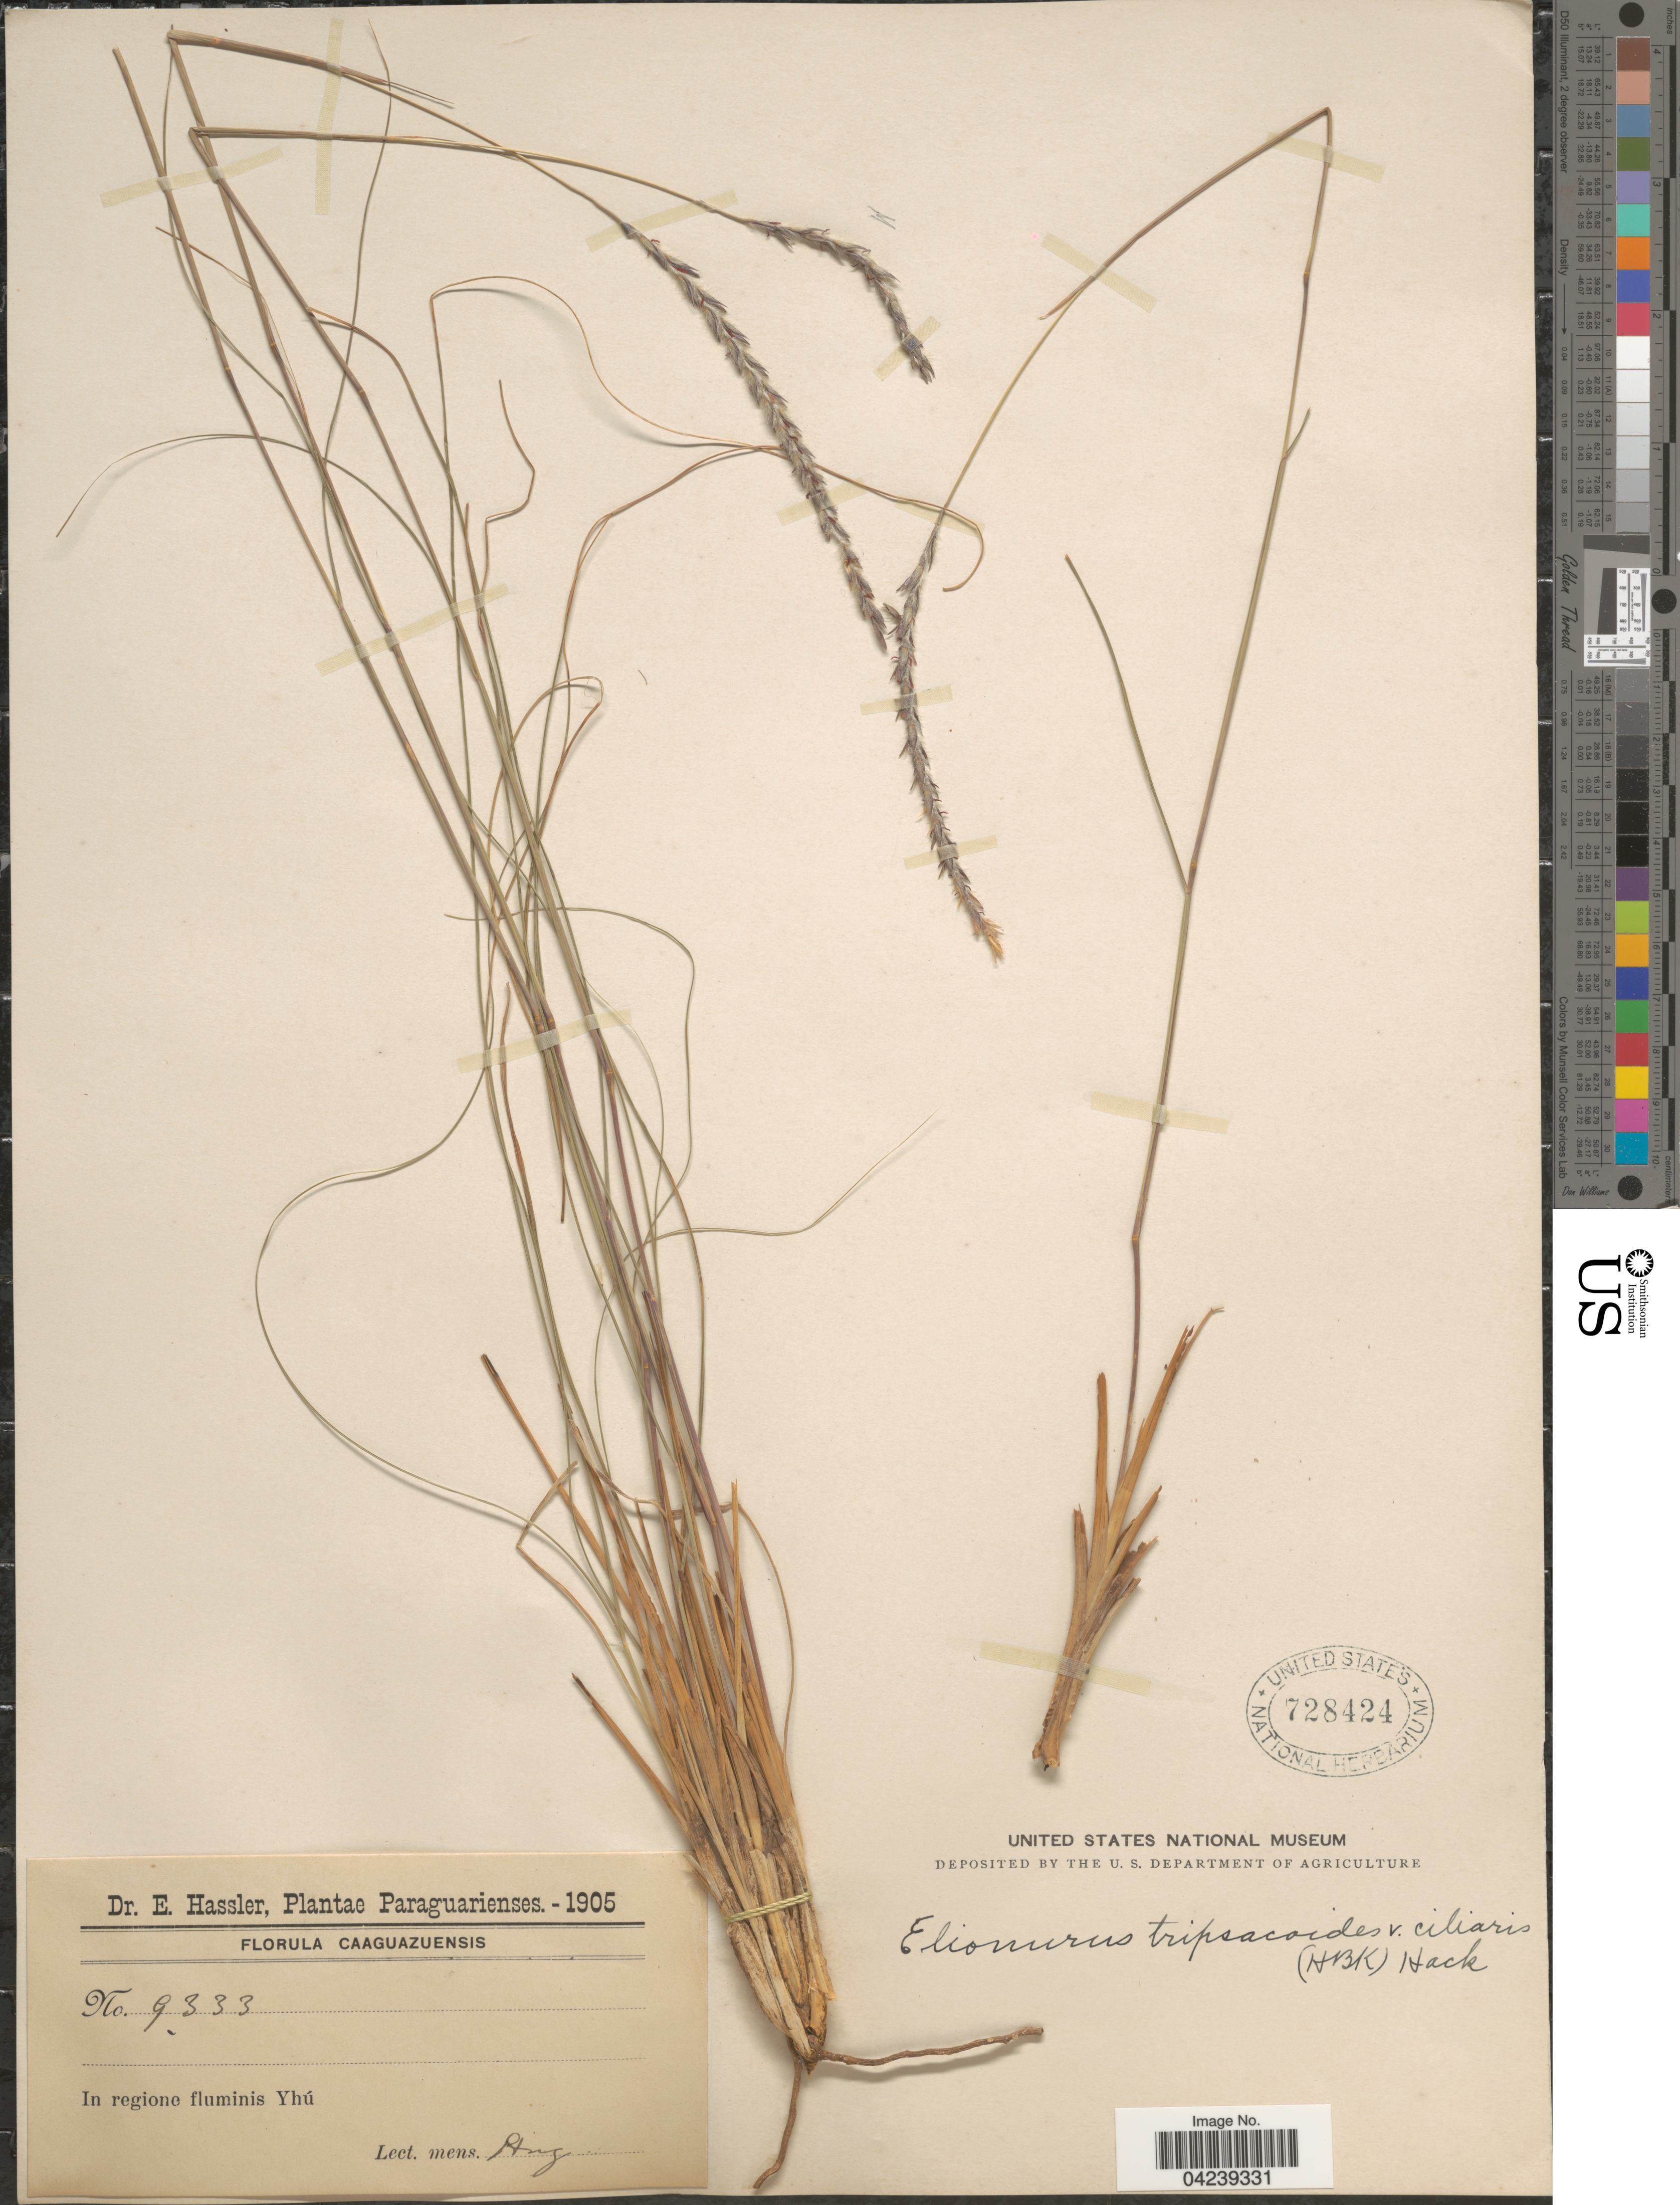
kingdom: Plantae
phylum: Tracheophyta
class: Liliopsida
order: Poales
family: Poaceae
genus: Elionurus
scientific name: Elionurus tripsacoides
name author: Humb. & Bonpl. ex Willd.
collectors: E. Hassler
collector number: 9333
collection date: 1905-08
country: Paraguay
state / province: Caaguazu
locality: Paraguarienses. Caaguazuensis. In regione fluminis Yhú.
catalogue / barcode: US 728424